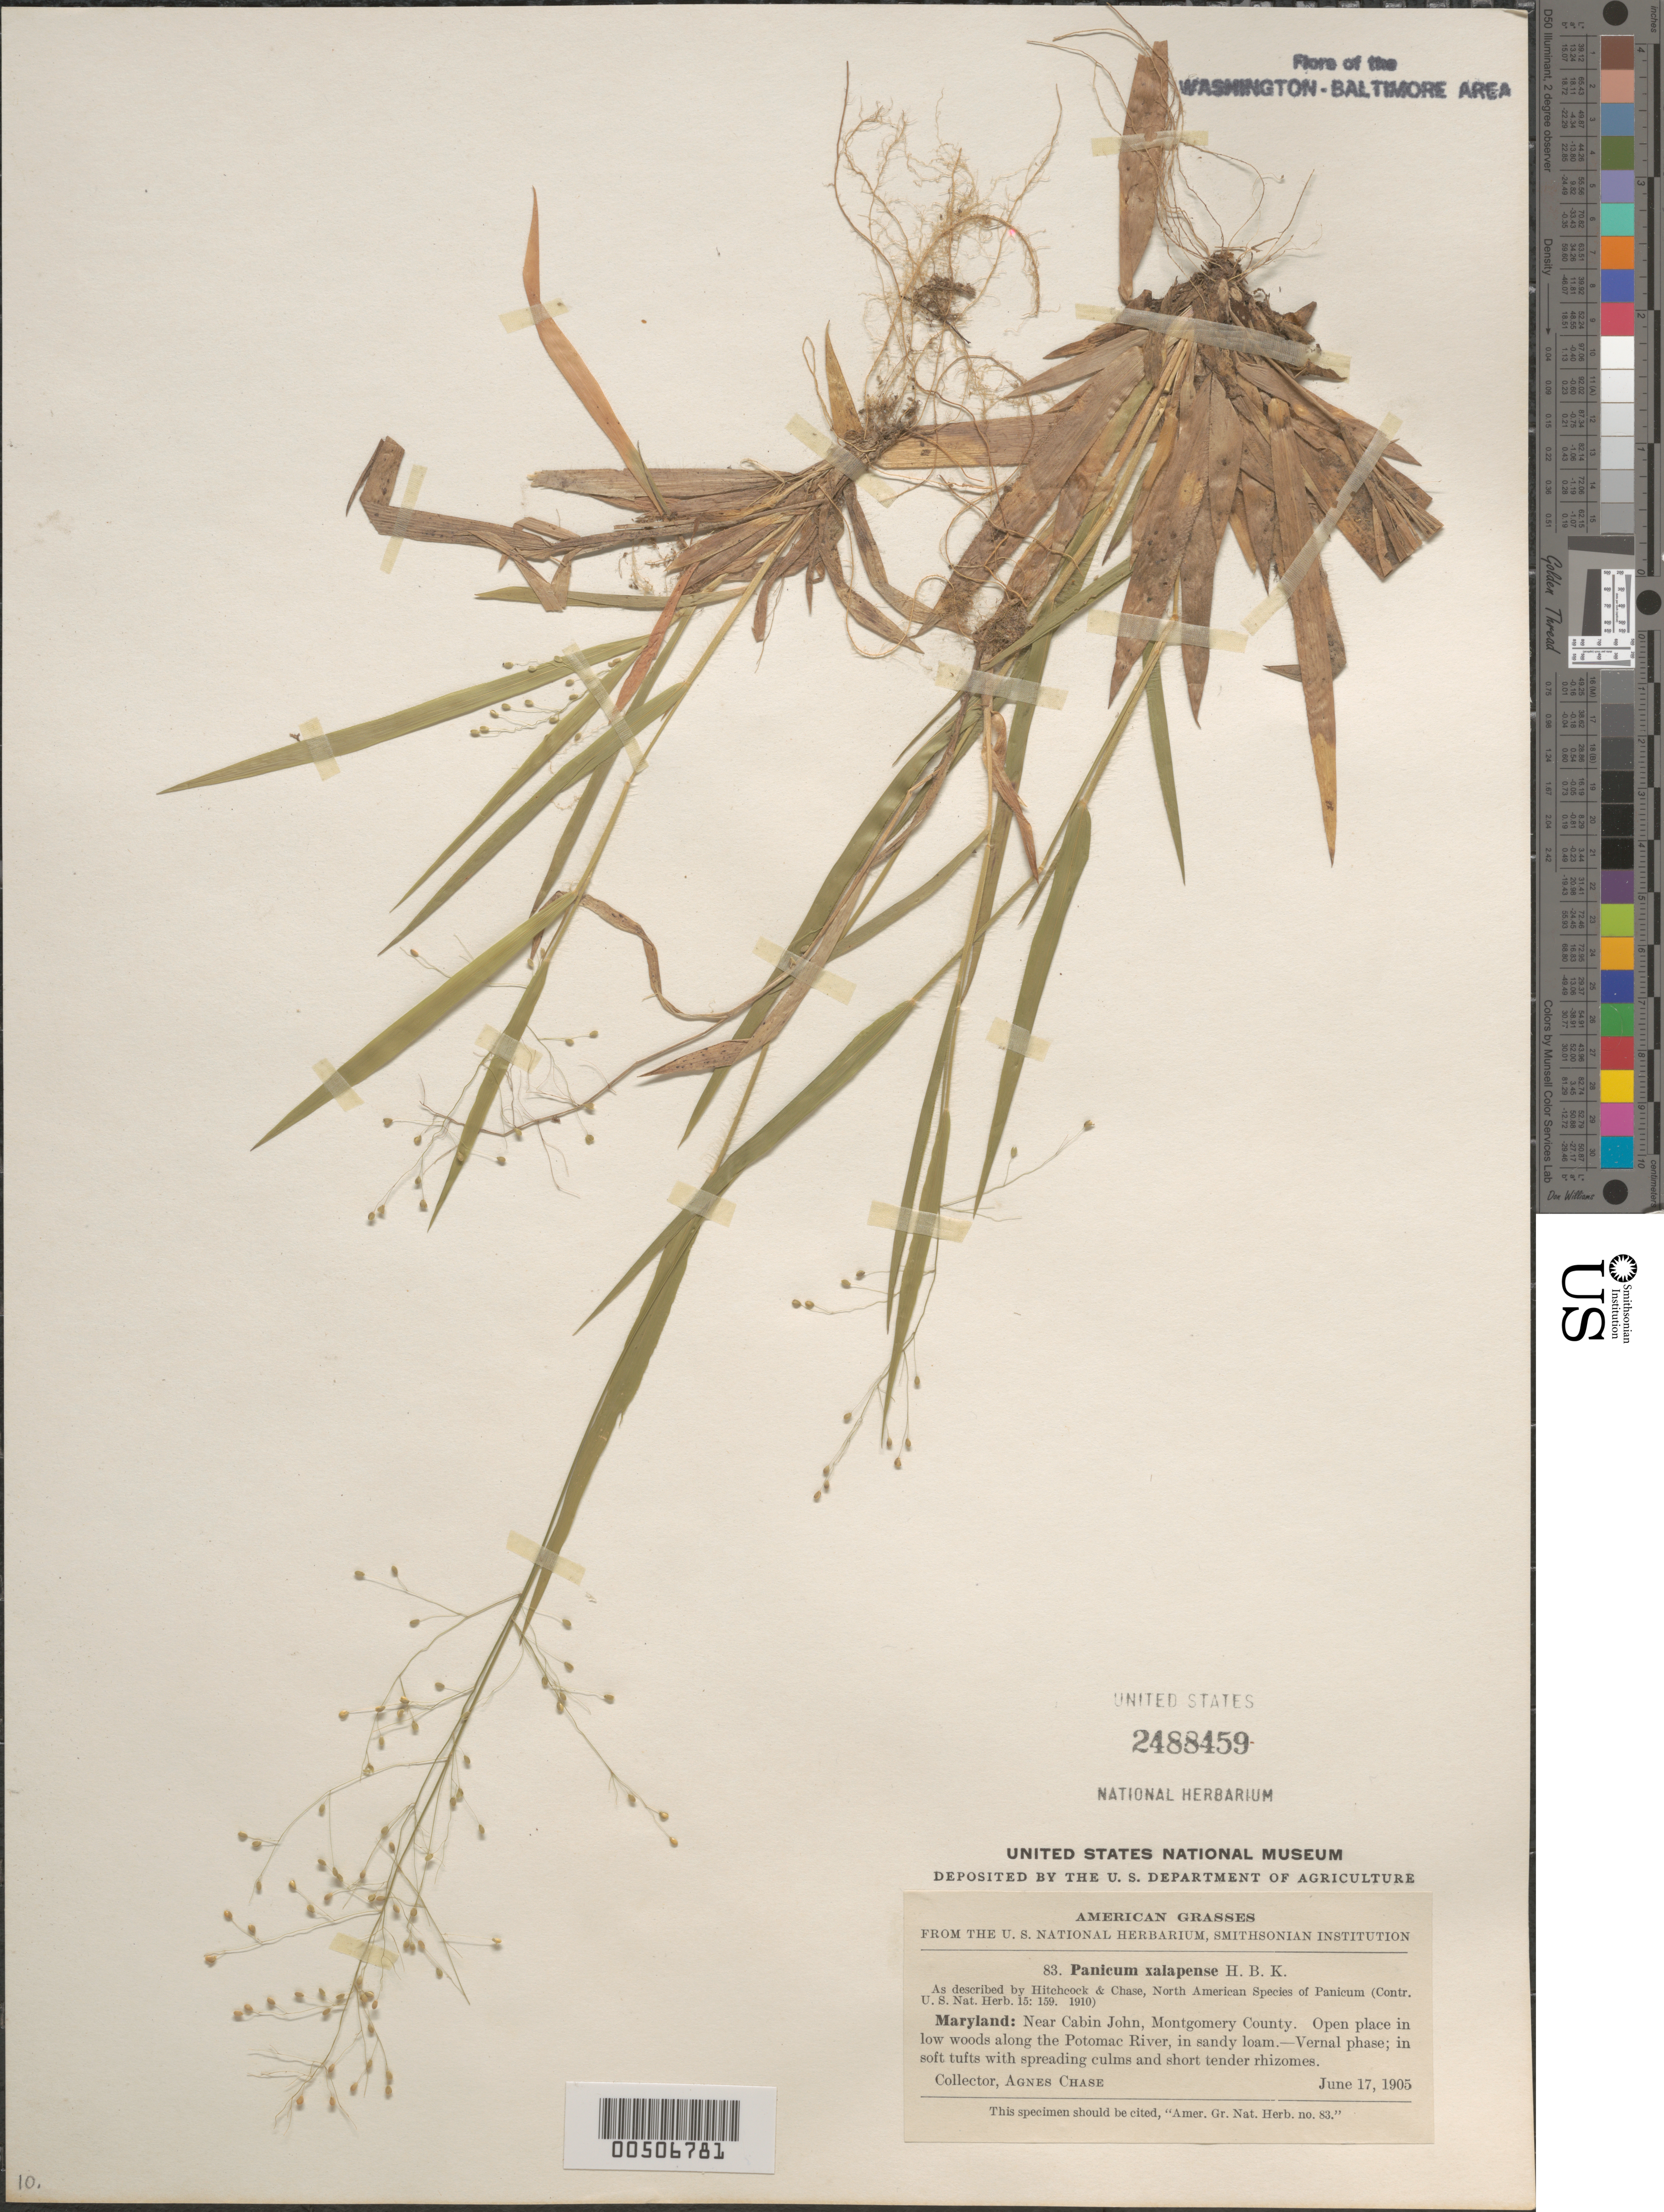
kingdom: Plantae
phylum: Tracheophyta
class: Liliopsida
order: Poales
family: Poaceae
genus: Dichanthelium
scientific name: Dichanthelium laxiflorum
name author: (Lam.) Gould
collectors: A. Chase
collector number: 83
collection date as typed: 17 Jun 1905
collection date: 1905-06-17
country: United States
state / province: Maryland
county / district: Montgomery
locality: Near Cabin John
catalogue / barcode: US 2488459